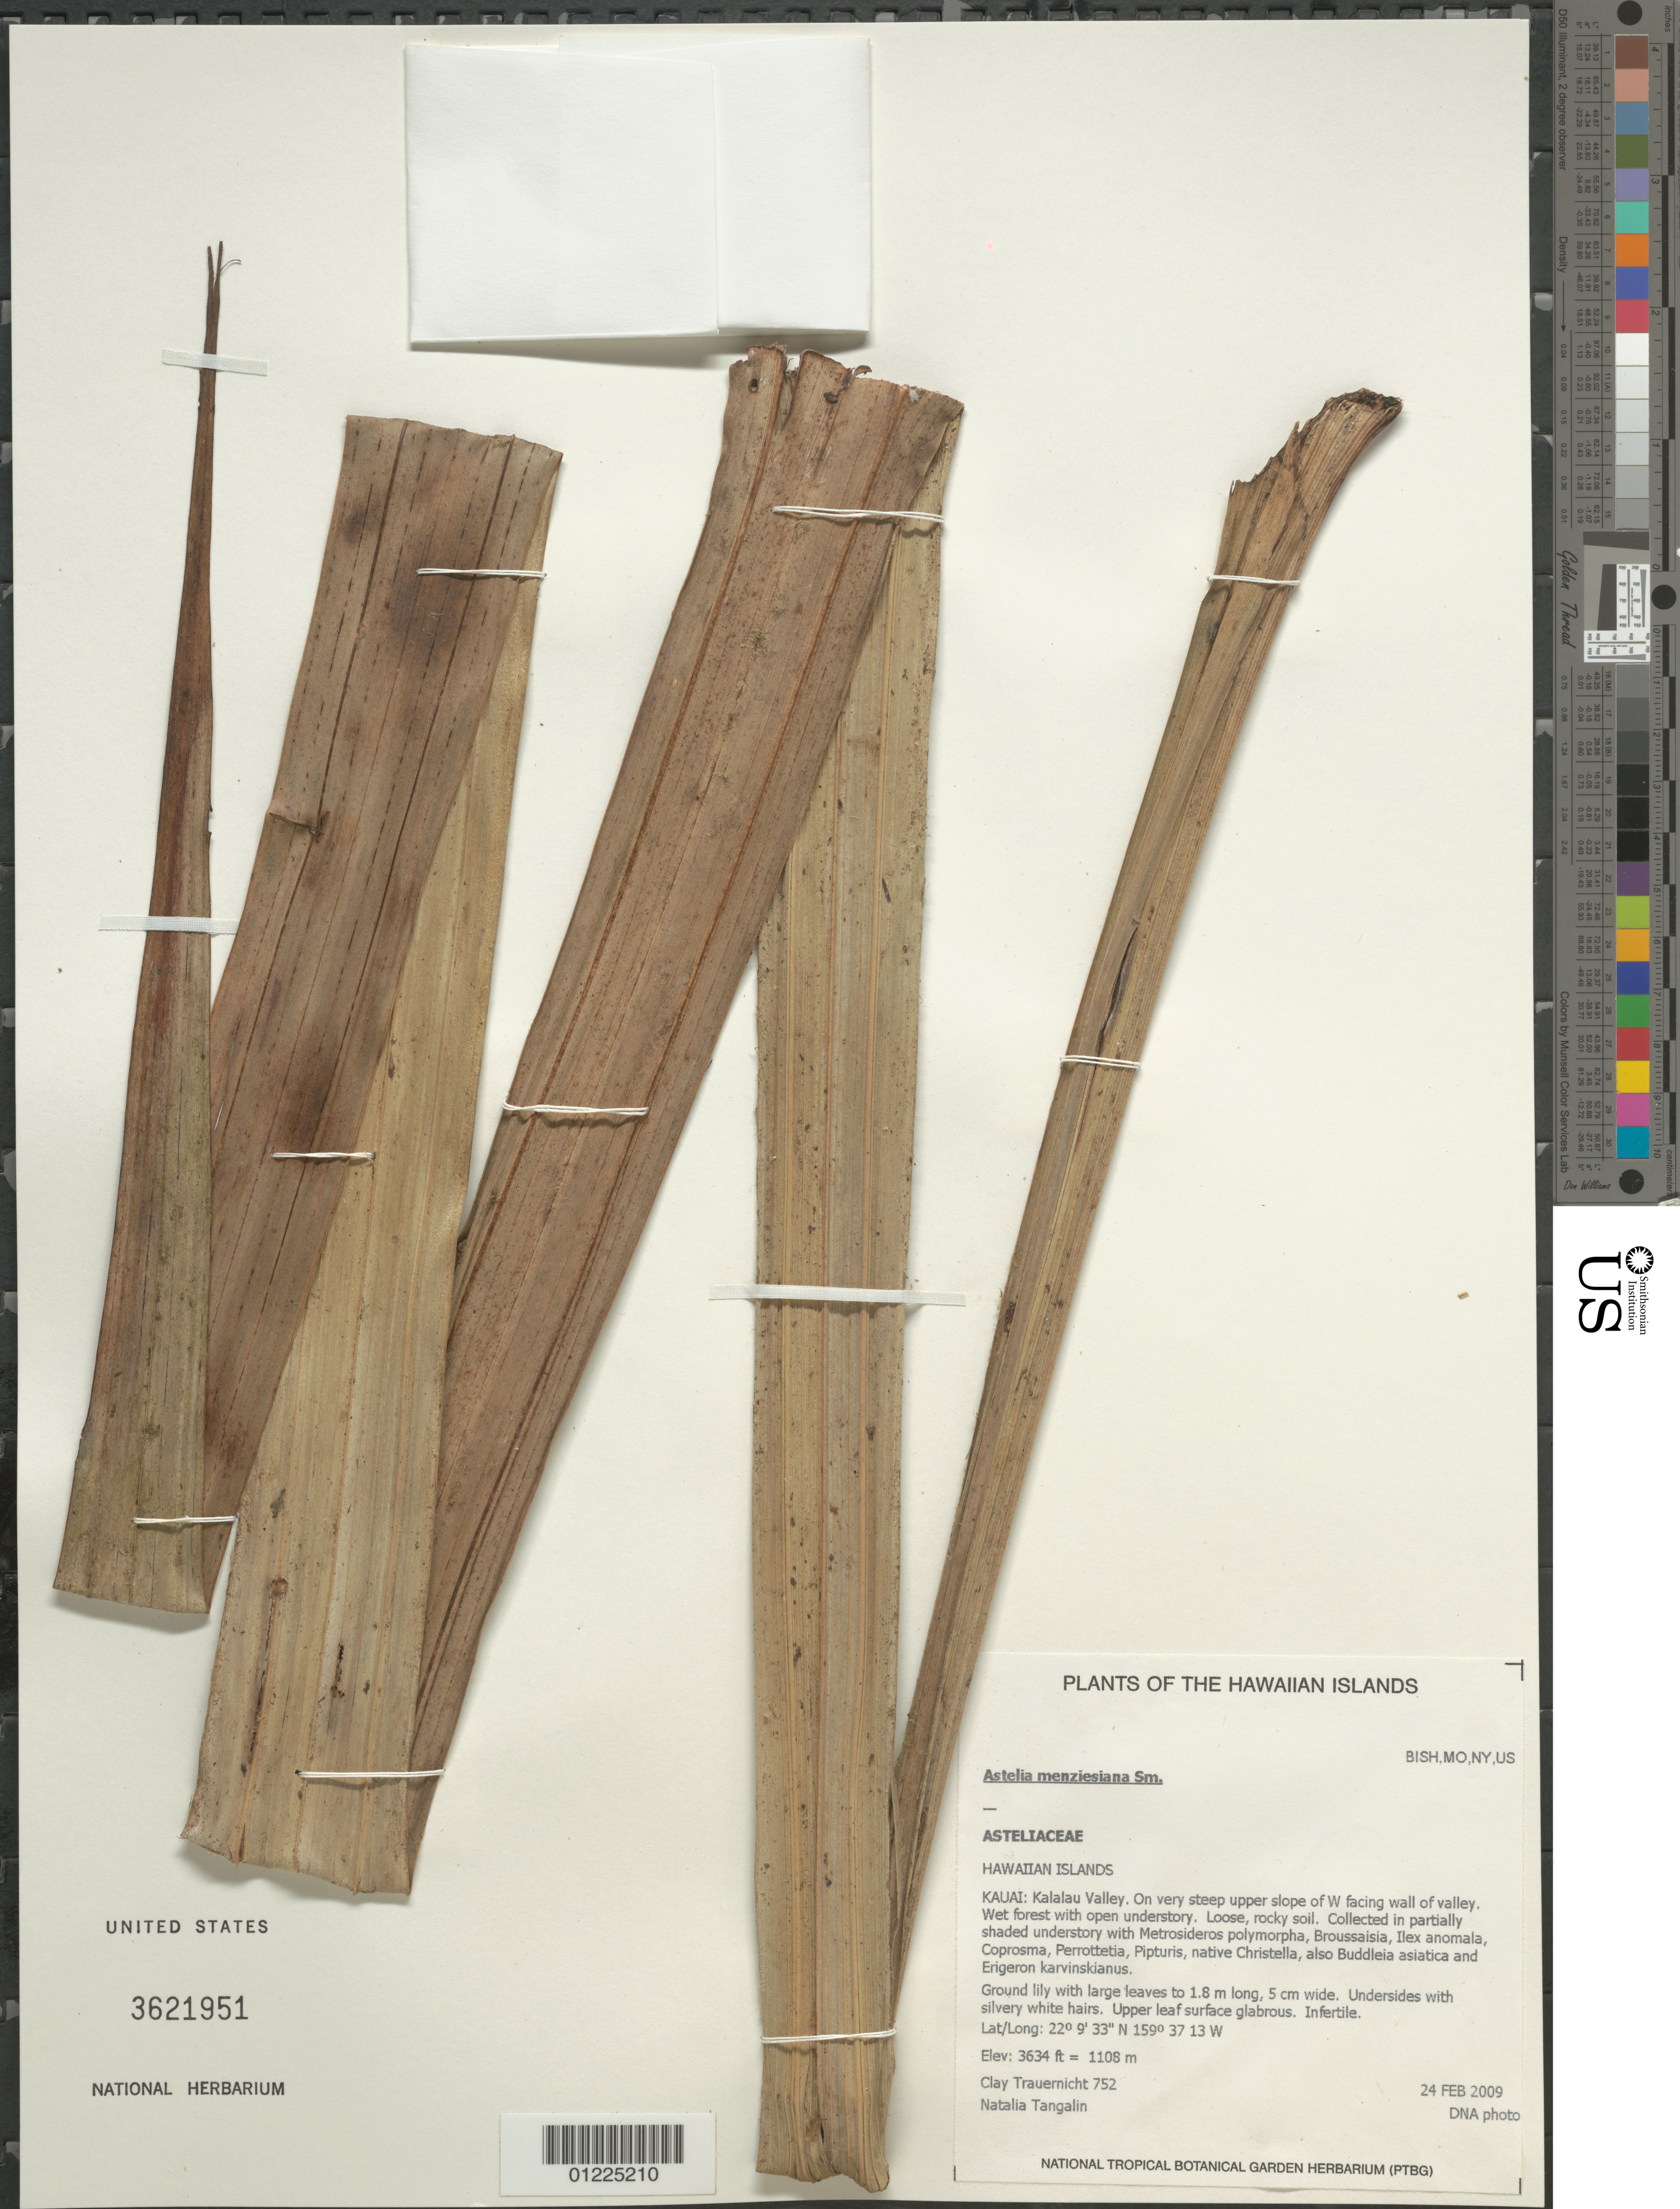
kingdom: Plantae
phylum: Tracheophyta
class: Liliopsida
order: Asparagales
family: Asteliaceae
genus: Astelia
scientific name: Astelia menziesiana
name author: Sm.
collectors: C. Trauernicht & N. Tangalin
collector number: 752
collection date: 2009-02-24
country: United States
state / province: Hawaii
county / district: Kauai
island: Kaua'i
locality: Kalalau Valley, on upper slope of W facing valley wall.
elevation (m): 1108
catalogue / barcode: US 3621951